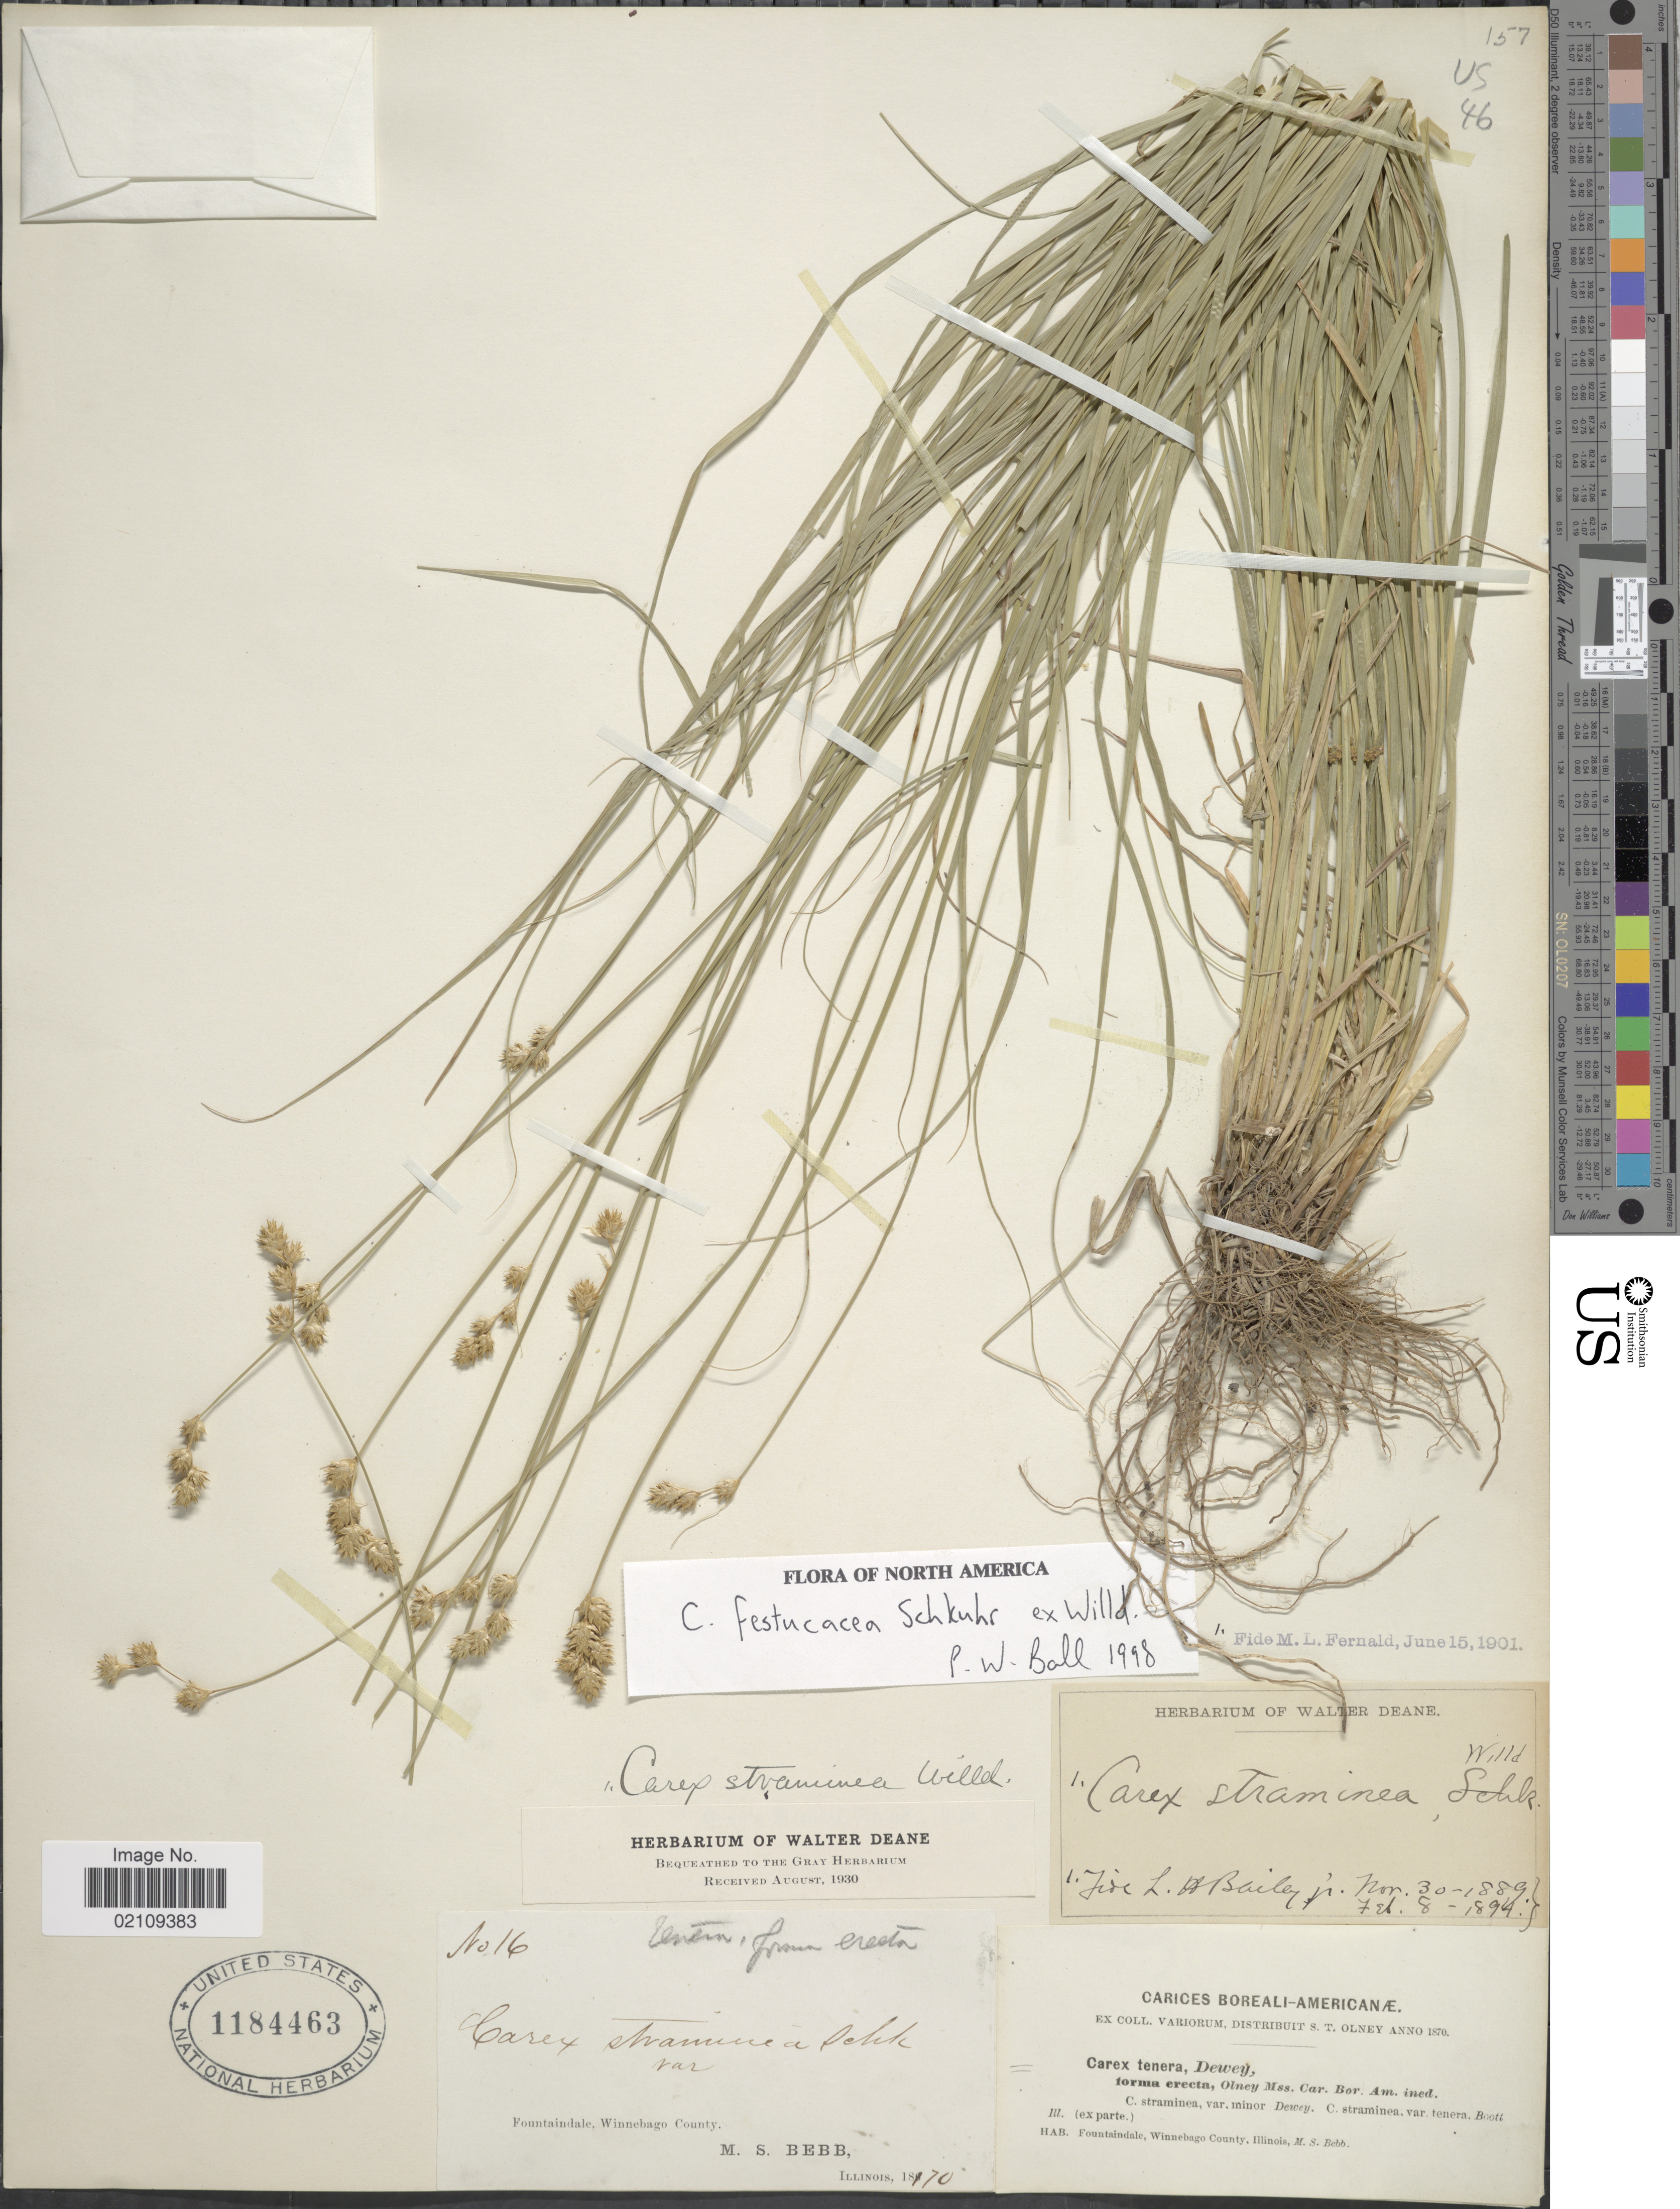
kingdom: Plantae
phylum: Tracheophyta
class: Liliopsida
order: Poales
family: Cyperaceae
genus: Carex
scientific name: Carex festucacea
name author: Willd.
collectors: M. Bebb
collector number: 16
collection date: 1870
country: United States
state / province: Illinois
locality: Fountaindale, Winnebago County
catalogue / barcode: US 1184463